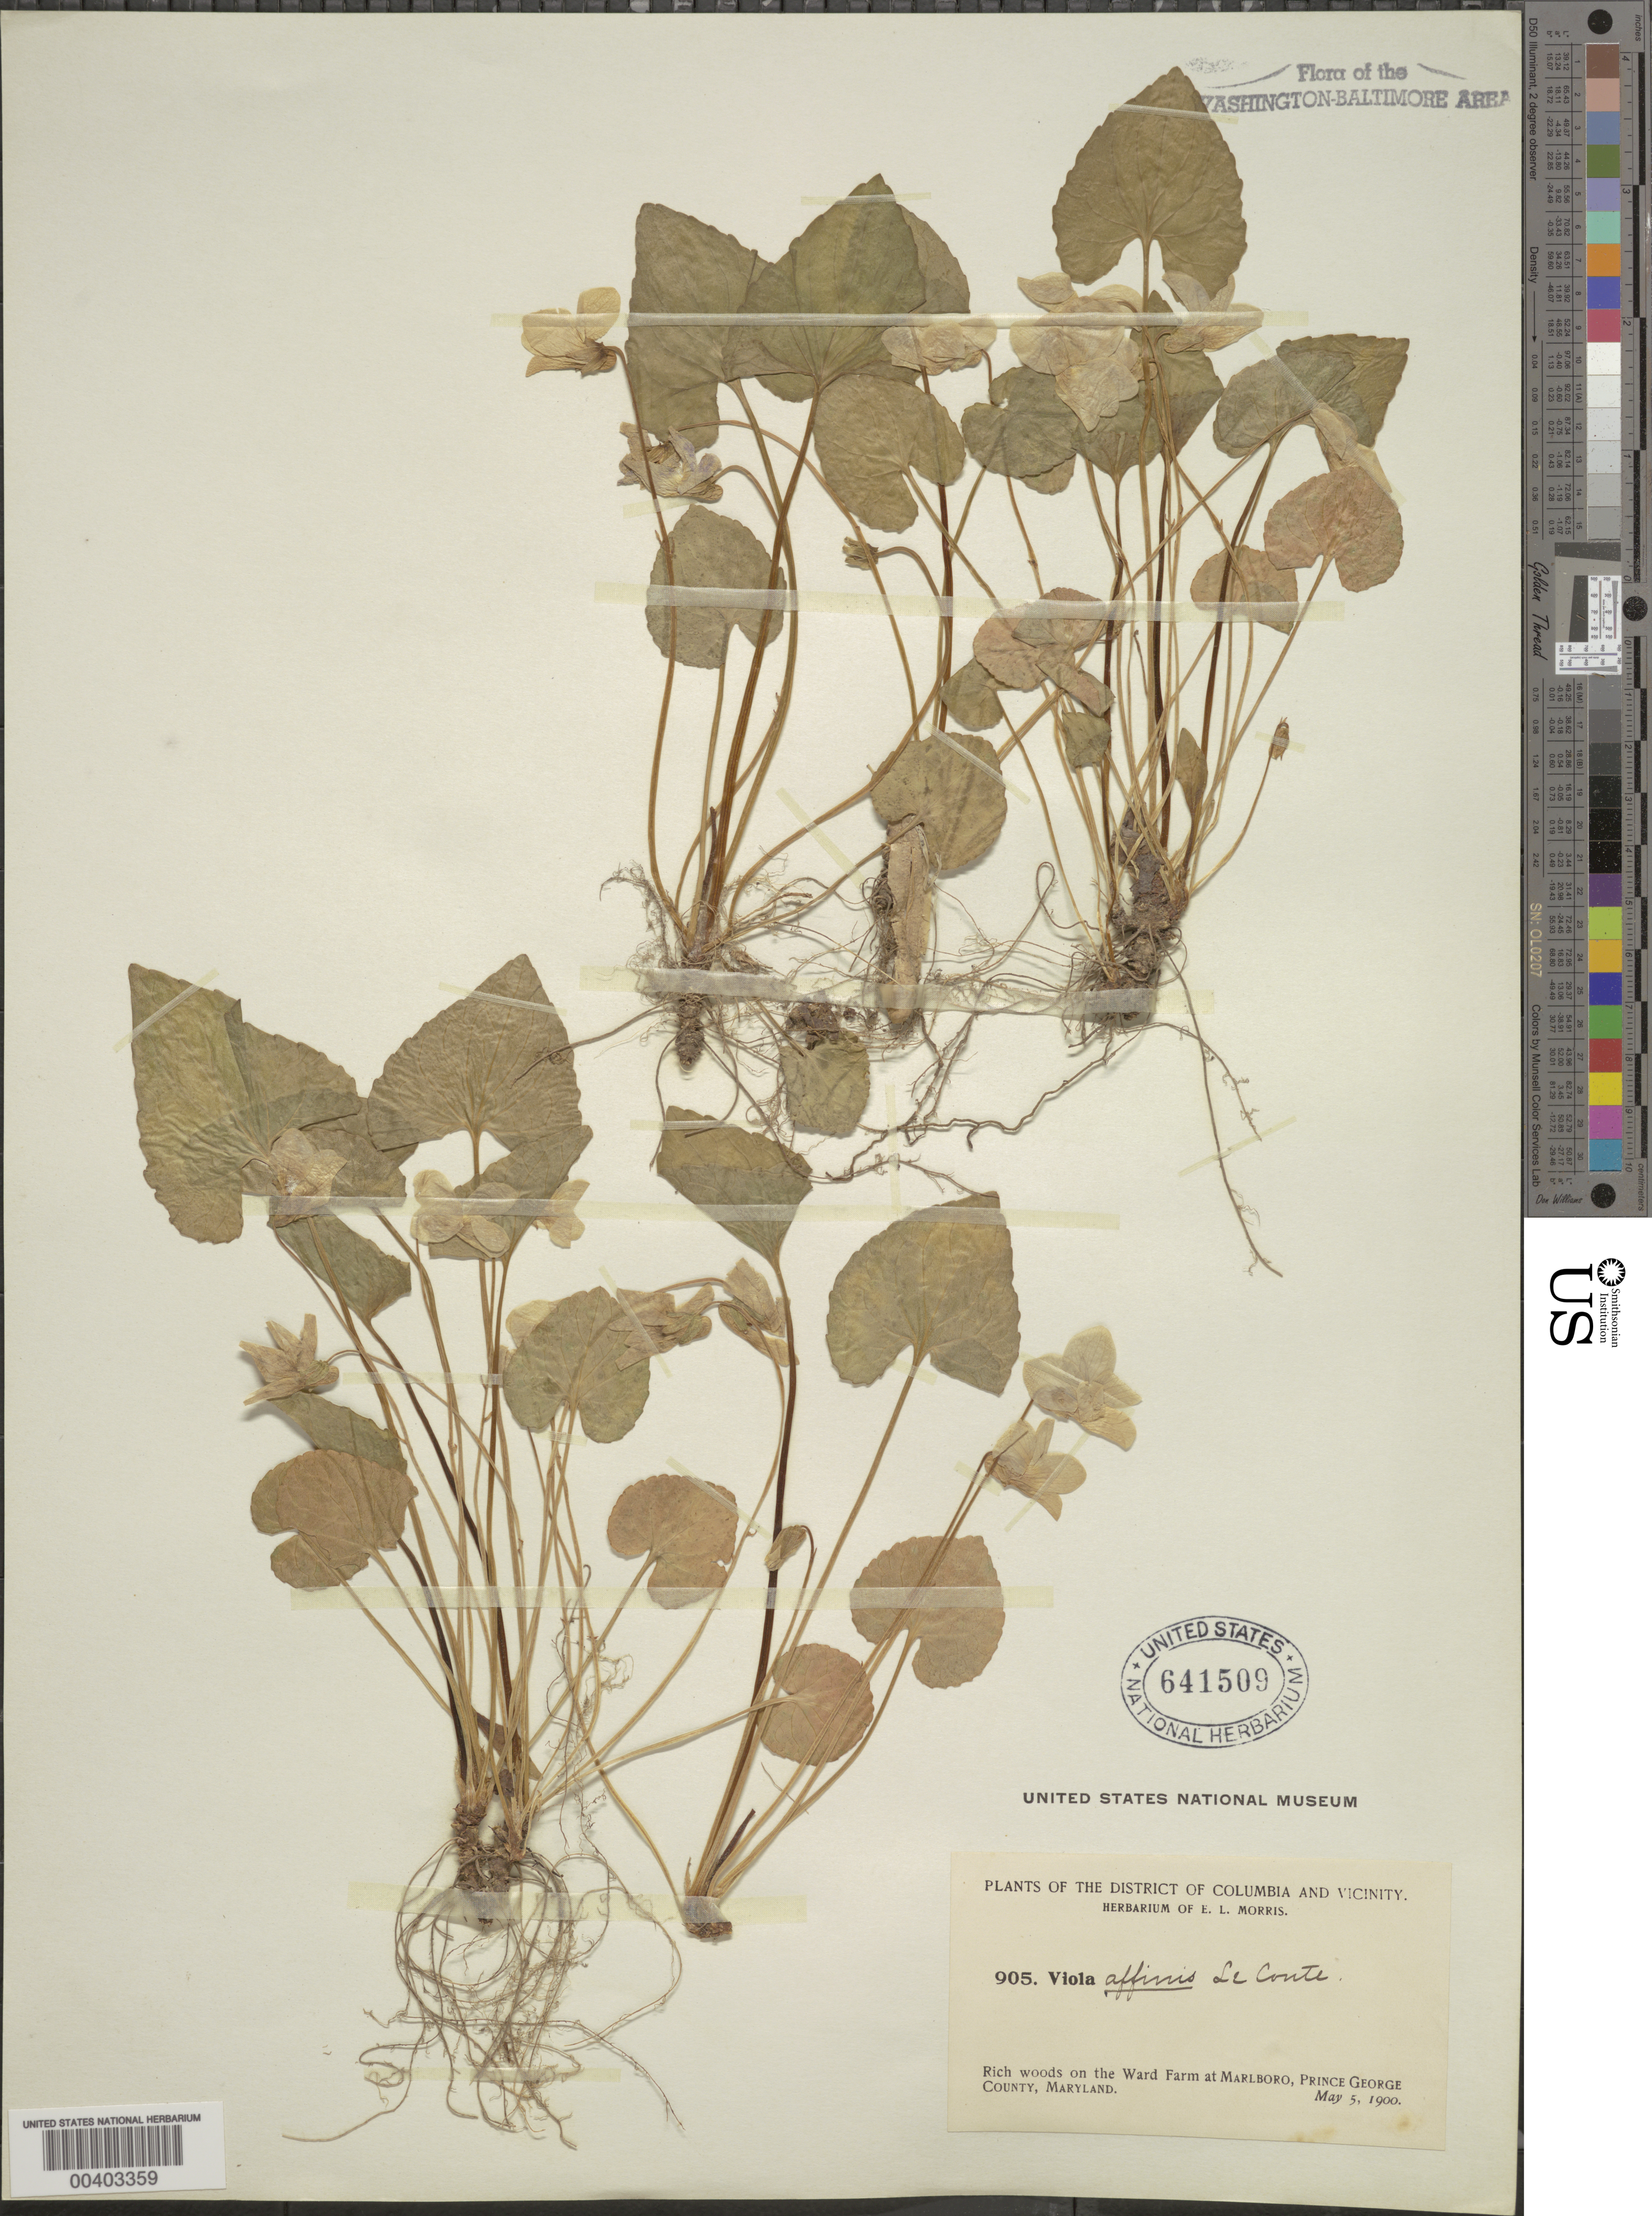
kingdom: Plantae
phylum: Tracheophyta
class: Magnoliopsida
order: Malpighiales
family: Violaceae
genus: Viola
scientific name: Viola sororia var. affinis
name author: (LeConte) McKinney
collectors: E. L. Morris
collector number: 905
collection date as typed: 05 May 1900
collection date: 1900-05-05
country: United States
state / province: Maryland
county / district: Prince George's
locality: Marlboro, on the Ward Farm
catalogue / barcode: US 641509